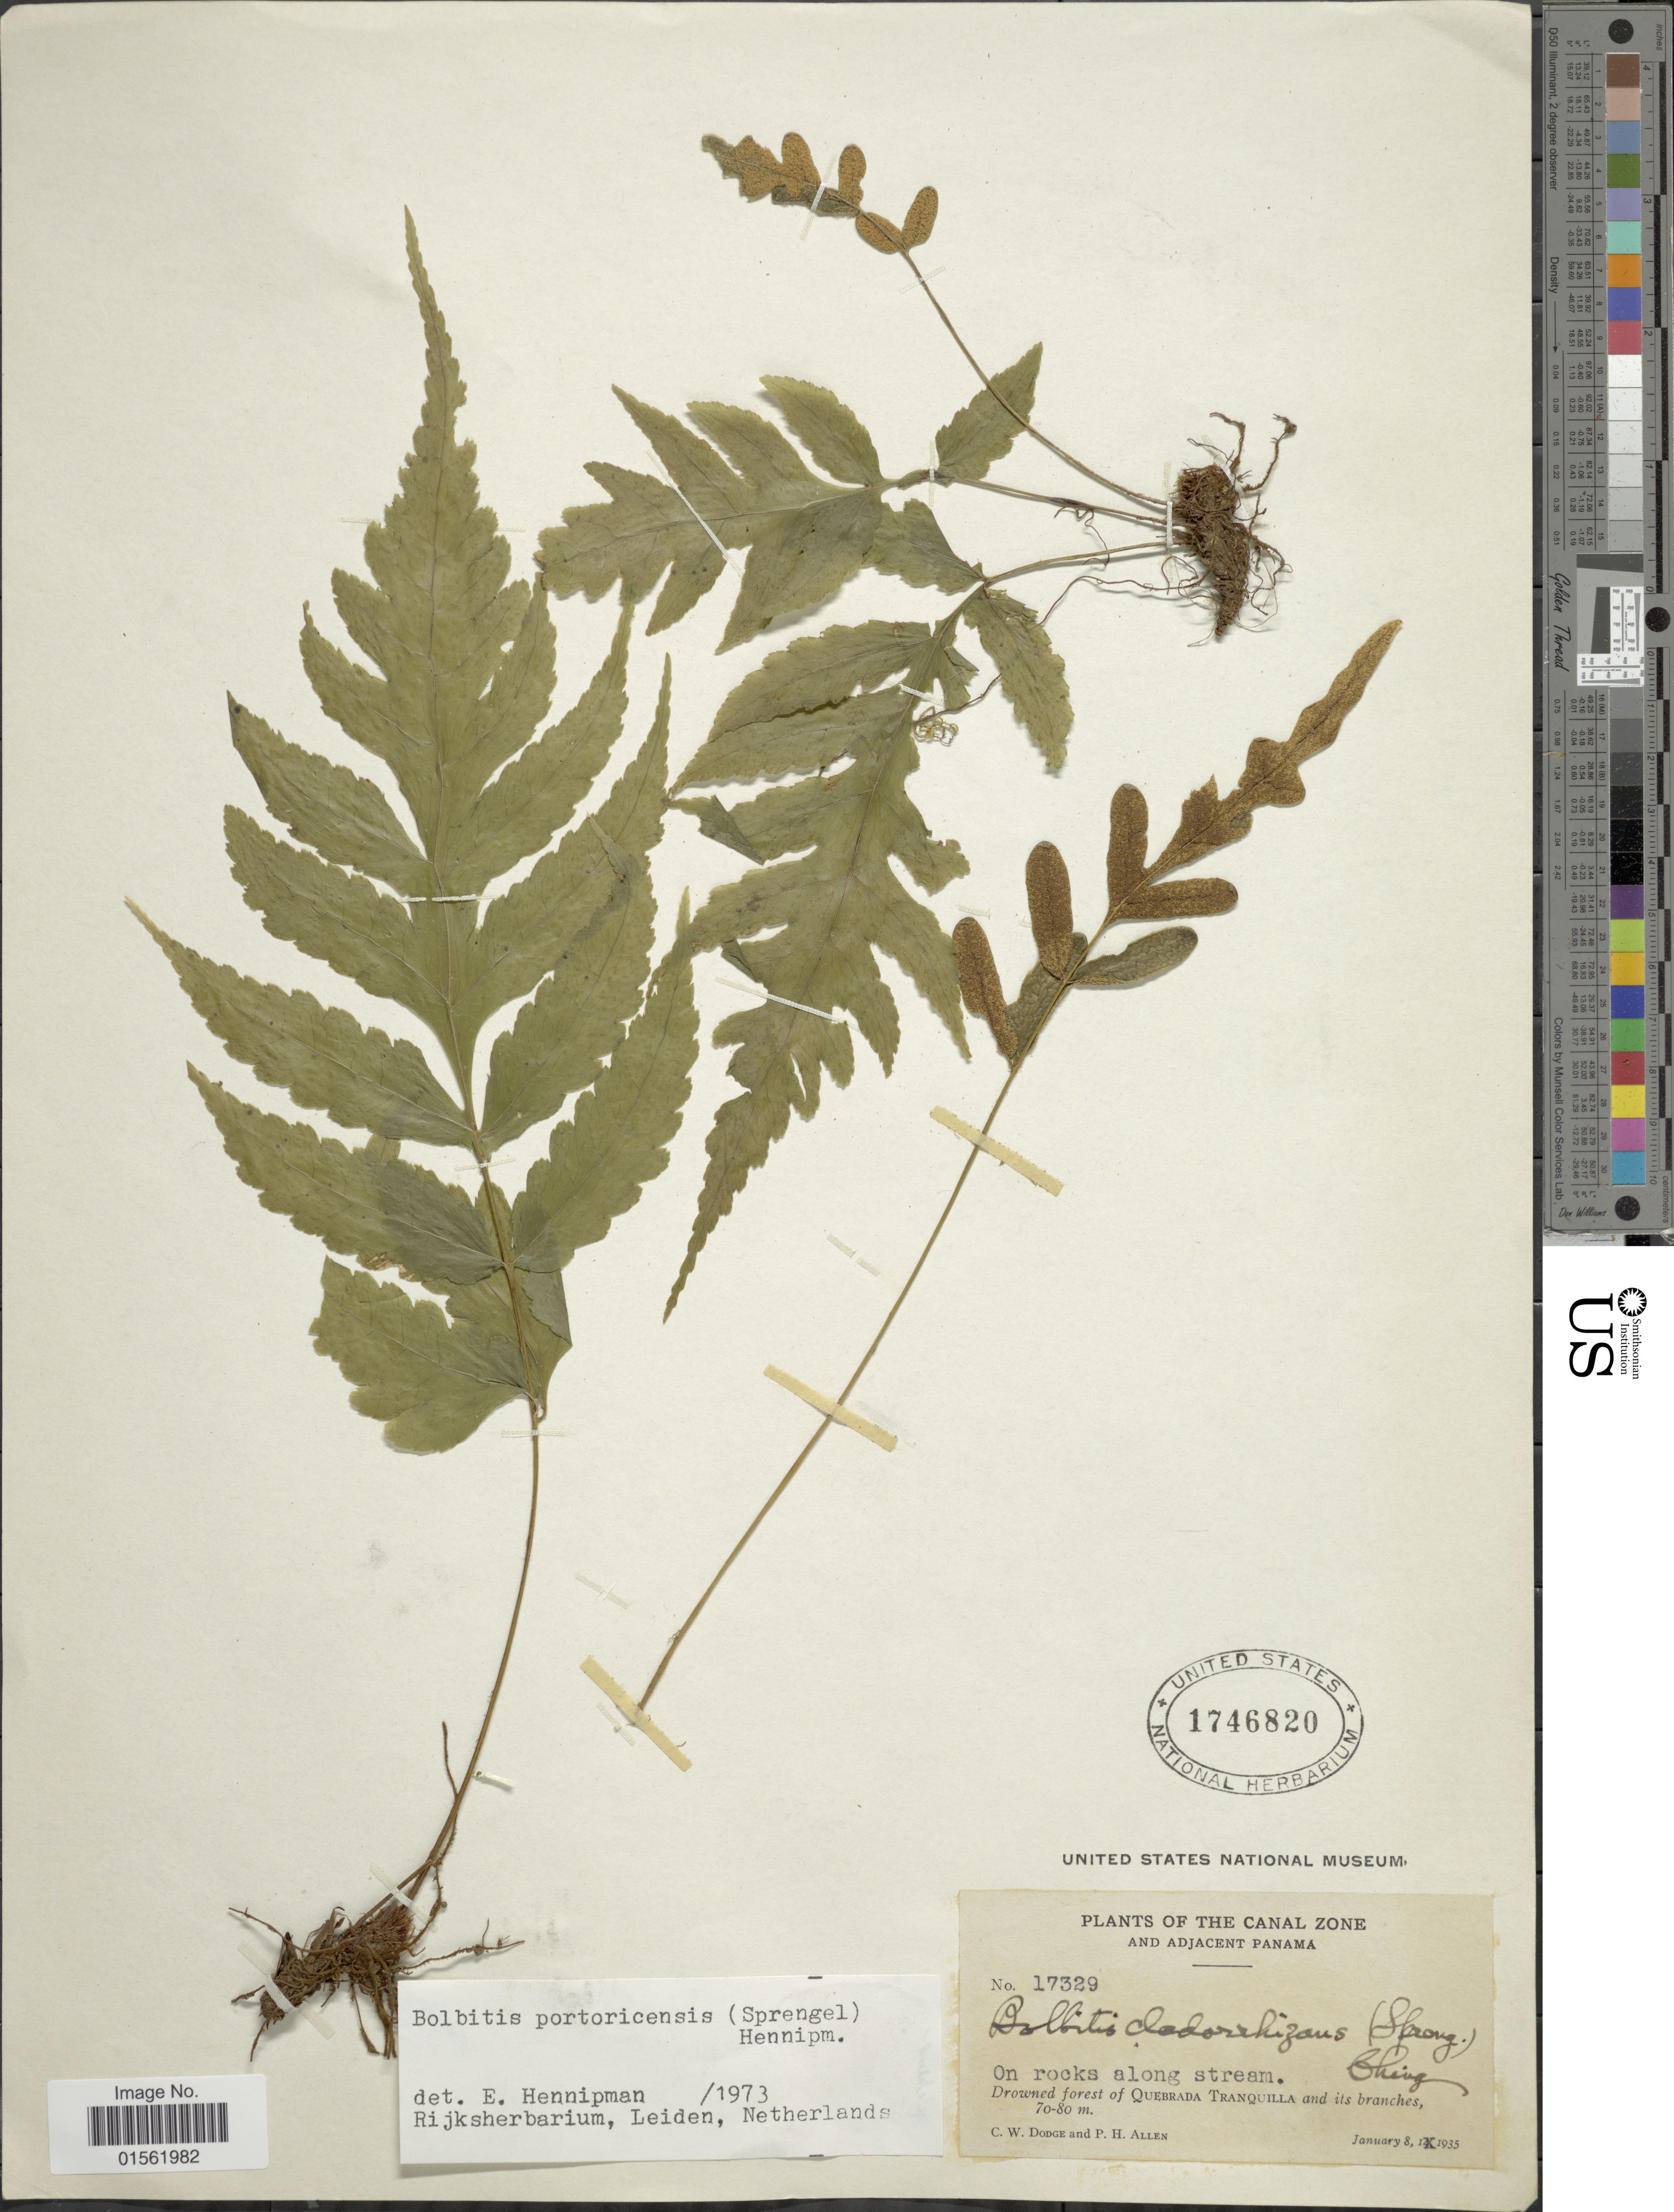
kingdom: Plantae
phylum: Tracheophyta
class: Polypodiopsida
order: Polypodiales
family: Dryopteridaceae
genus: Bolbitis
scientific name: Bolbitis portoricensis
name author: (Spreng.) Hennipman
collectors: C. Dodge & P. H. Allen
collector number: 17329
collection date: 1935-01-08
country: Panama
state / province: Colón / Panamá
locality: Canal Zone and adjacent Panamá. On rocks along stream. Drowned forest of Quebrada Tranquilla and its branches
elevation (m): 70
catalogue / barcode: US 1746820